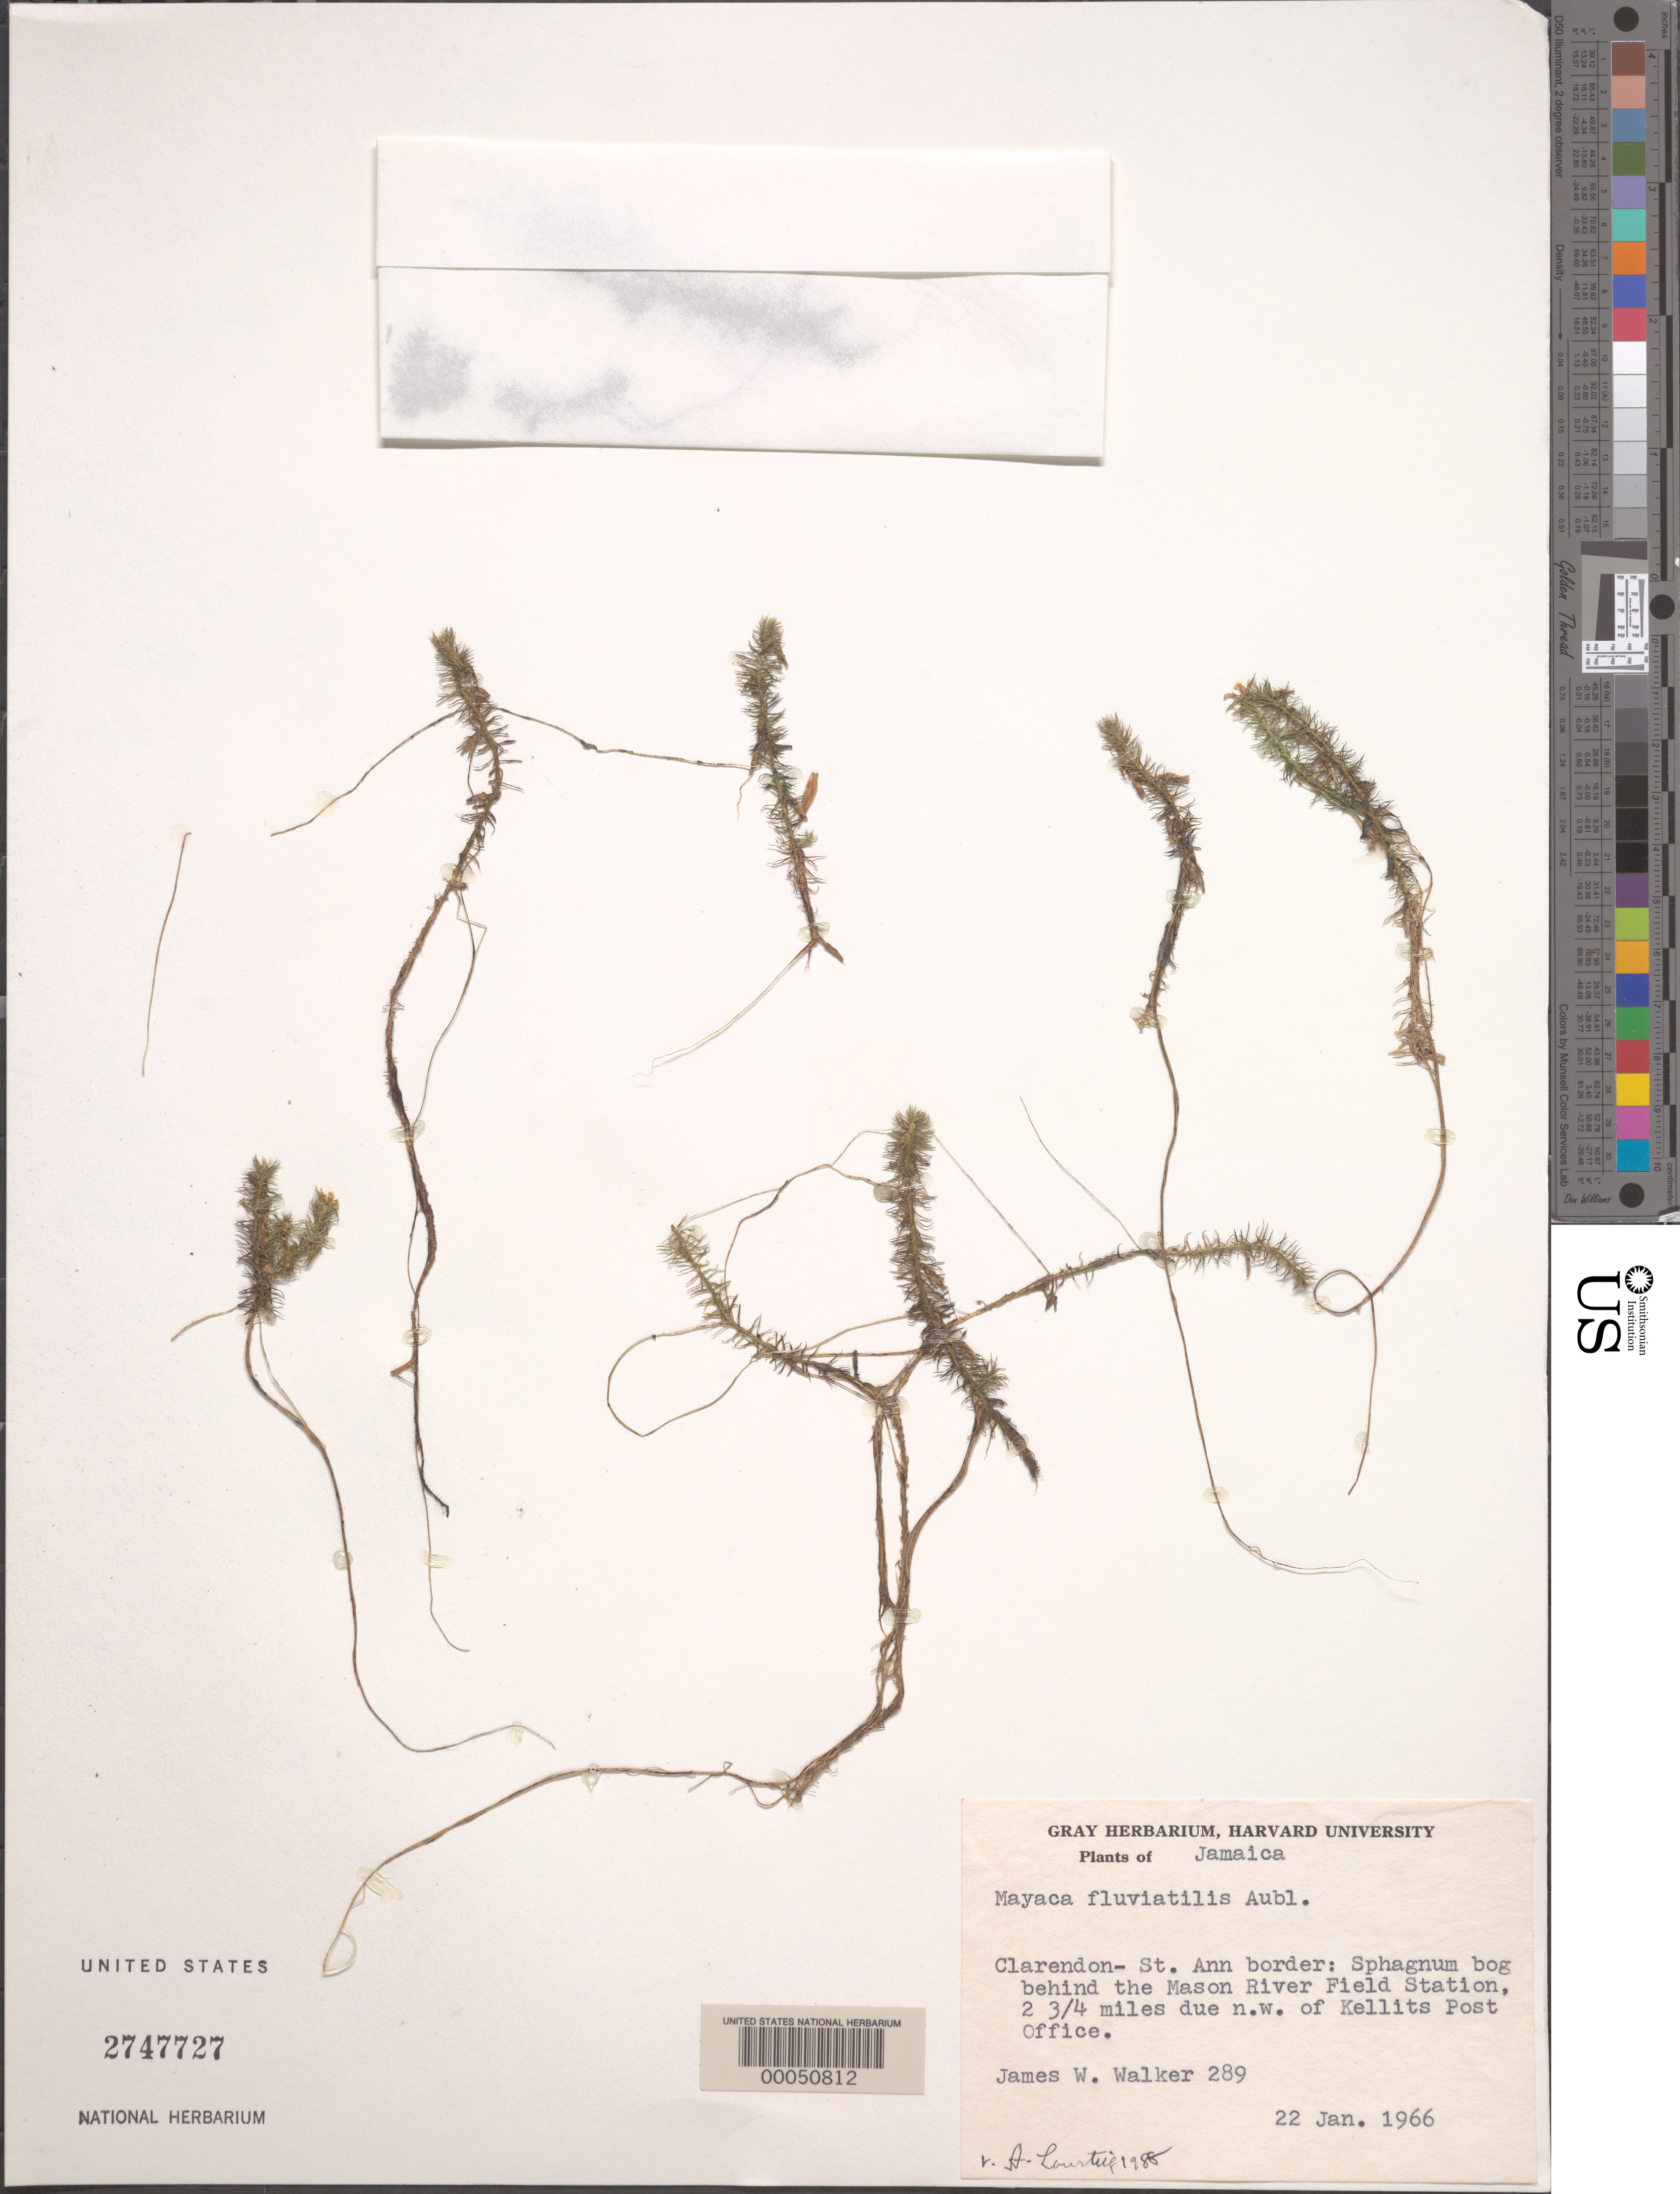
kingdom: Plantae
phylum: Tracheophyta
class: Liliopsida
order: Poales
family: Mayacaceae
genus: Mayaca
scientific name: Mayaca fluviatilis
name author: Aubl.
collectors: J. W. Walker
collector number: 289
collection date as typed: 22 Jan 1966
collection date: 1966-01-22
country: Jamaica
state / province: Clarendon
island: Greater Antilles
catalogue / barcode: US 2747727